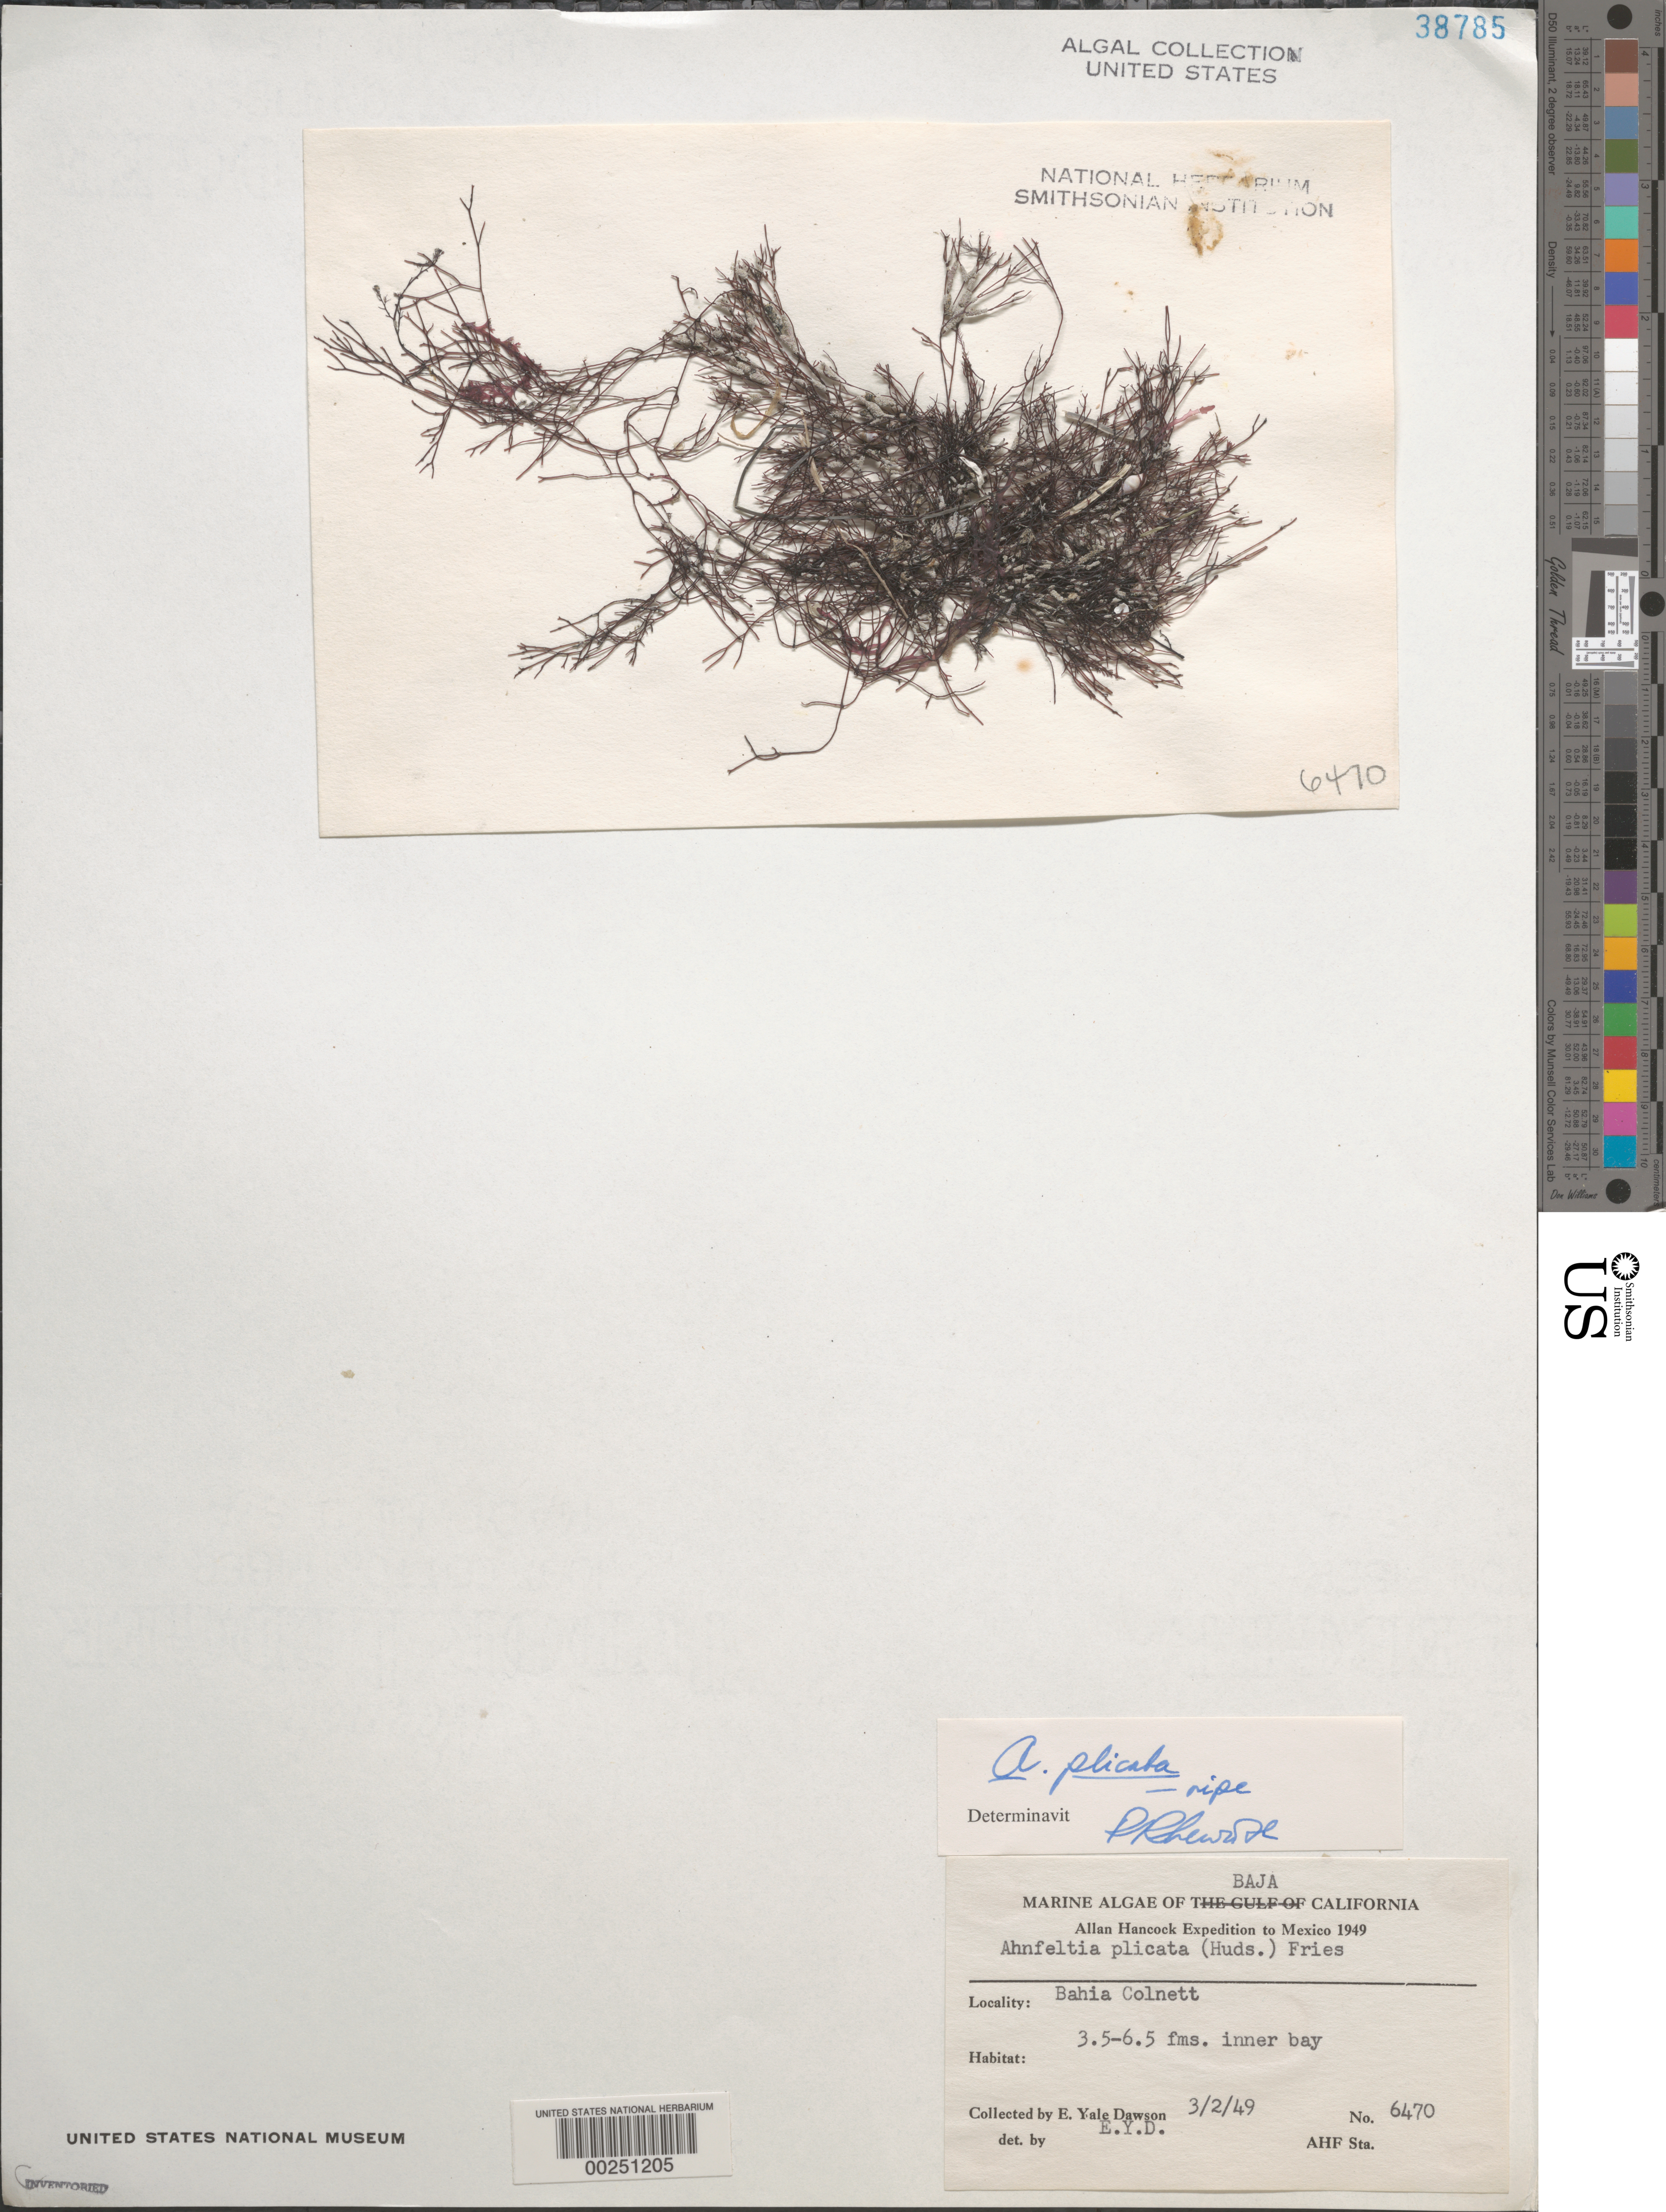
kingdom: Plantae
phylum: Rhodophyta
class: Florideophyceae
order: Ahnfeltiales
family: Ahnfeltiaceae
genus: Ahnfeltia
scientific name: Ahnfeltia plicata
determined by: Newroth, P. R.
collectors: E. Y. Dawson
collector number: EYD 6470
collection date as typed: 02 Mar 1949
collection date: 1949-03-02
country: Mexico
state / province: Baja California Norte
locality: Bahia Colnett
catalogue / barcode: US 38785